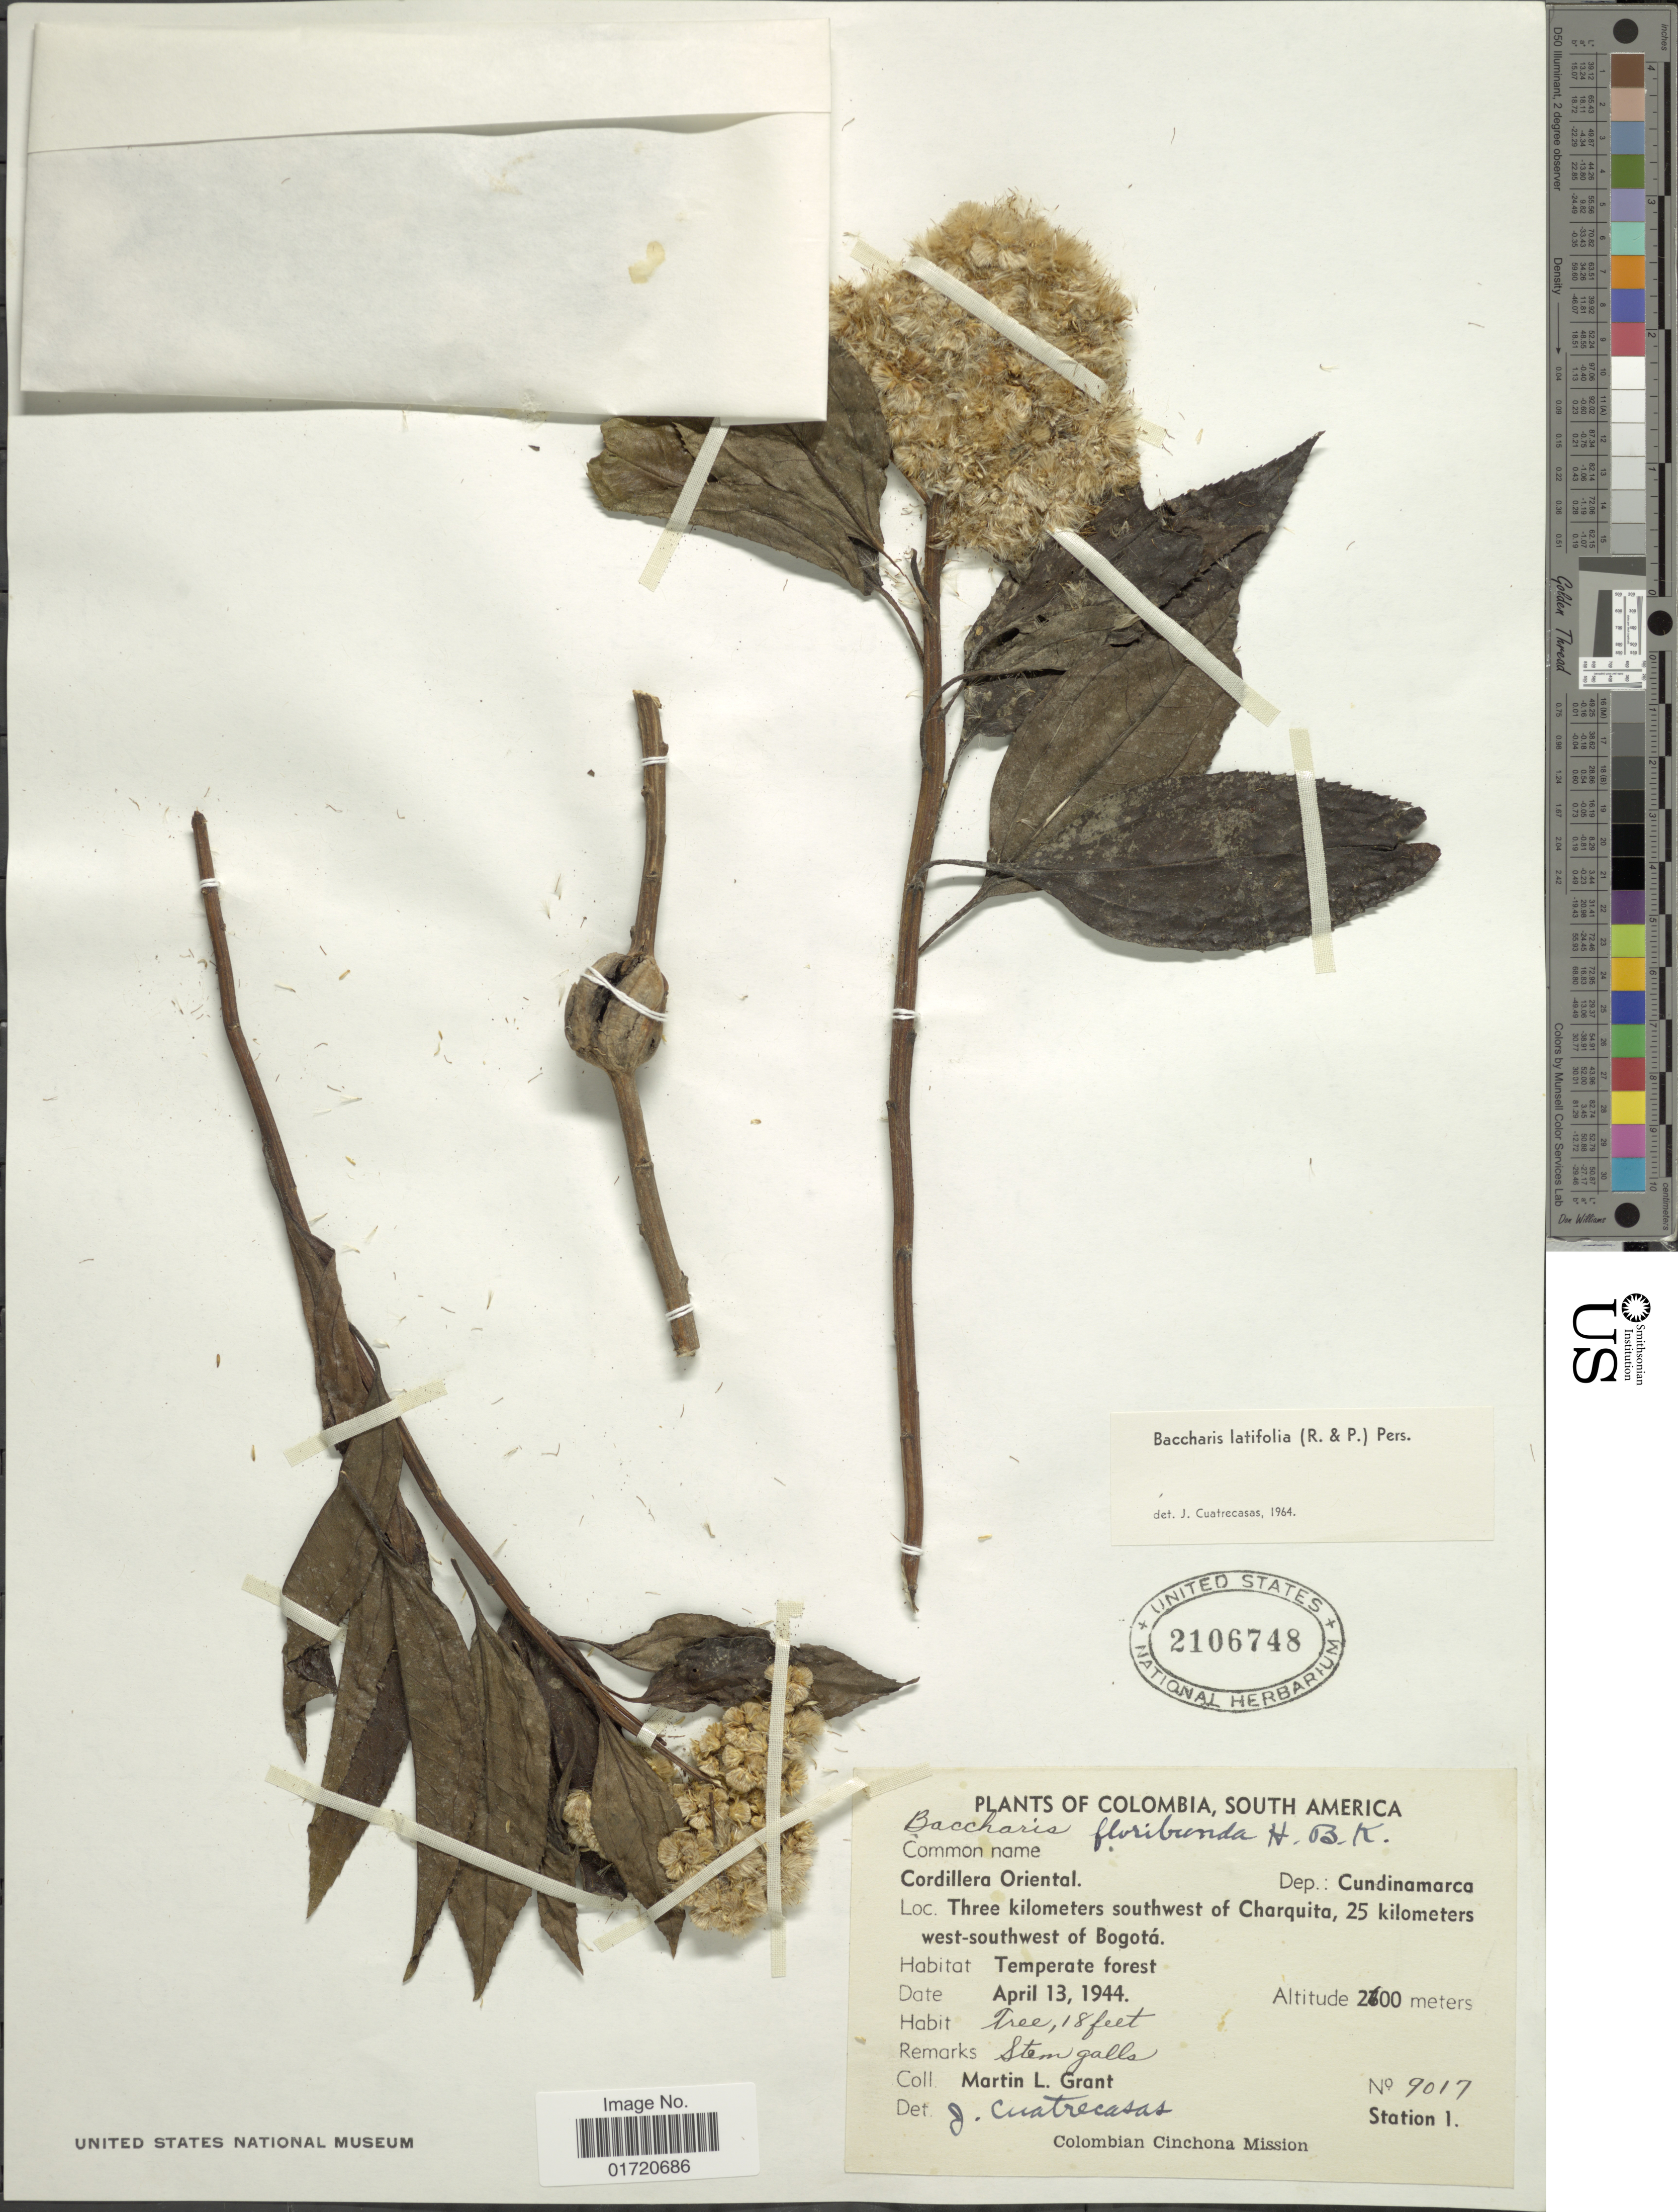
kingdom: Plantae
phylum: Tracheophyta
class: Magnoliopsida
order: Asterales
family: Asteraceae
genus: Baccharis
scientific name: Baccharis latifolia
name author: (Ruiz & Pav.) Pers.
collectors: M. L. Grant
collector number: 9017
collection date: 1944-04-13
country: Colombia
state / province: Cundinamarca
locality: South America, Cordillera Oriental, three kilometers southwest of Charquita, 25 kilometers west-southwest of Bogota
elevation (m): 2100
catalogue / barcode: US 2106748